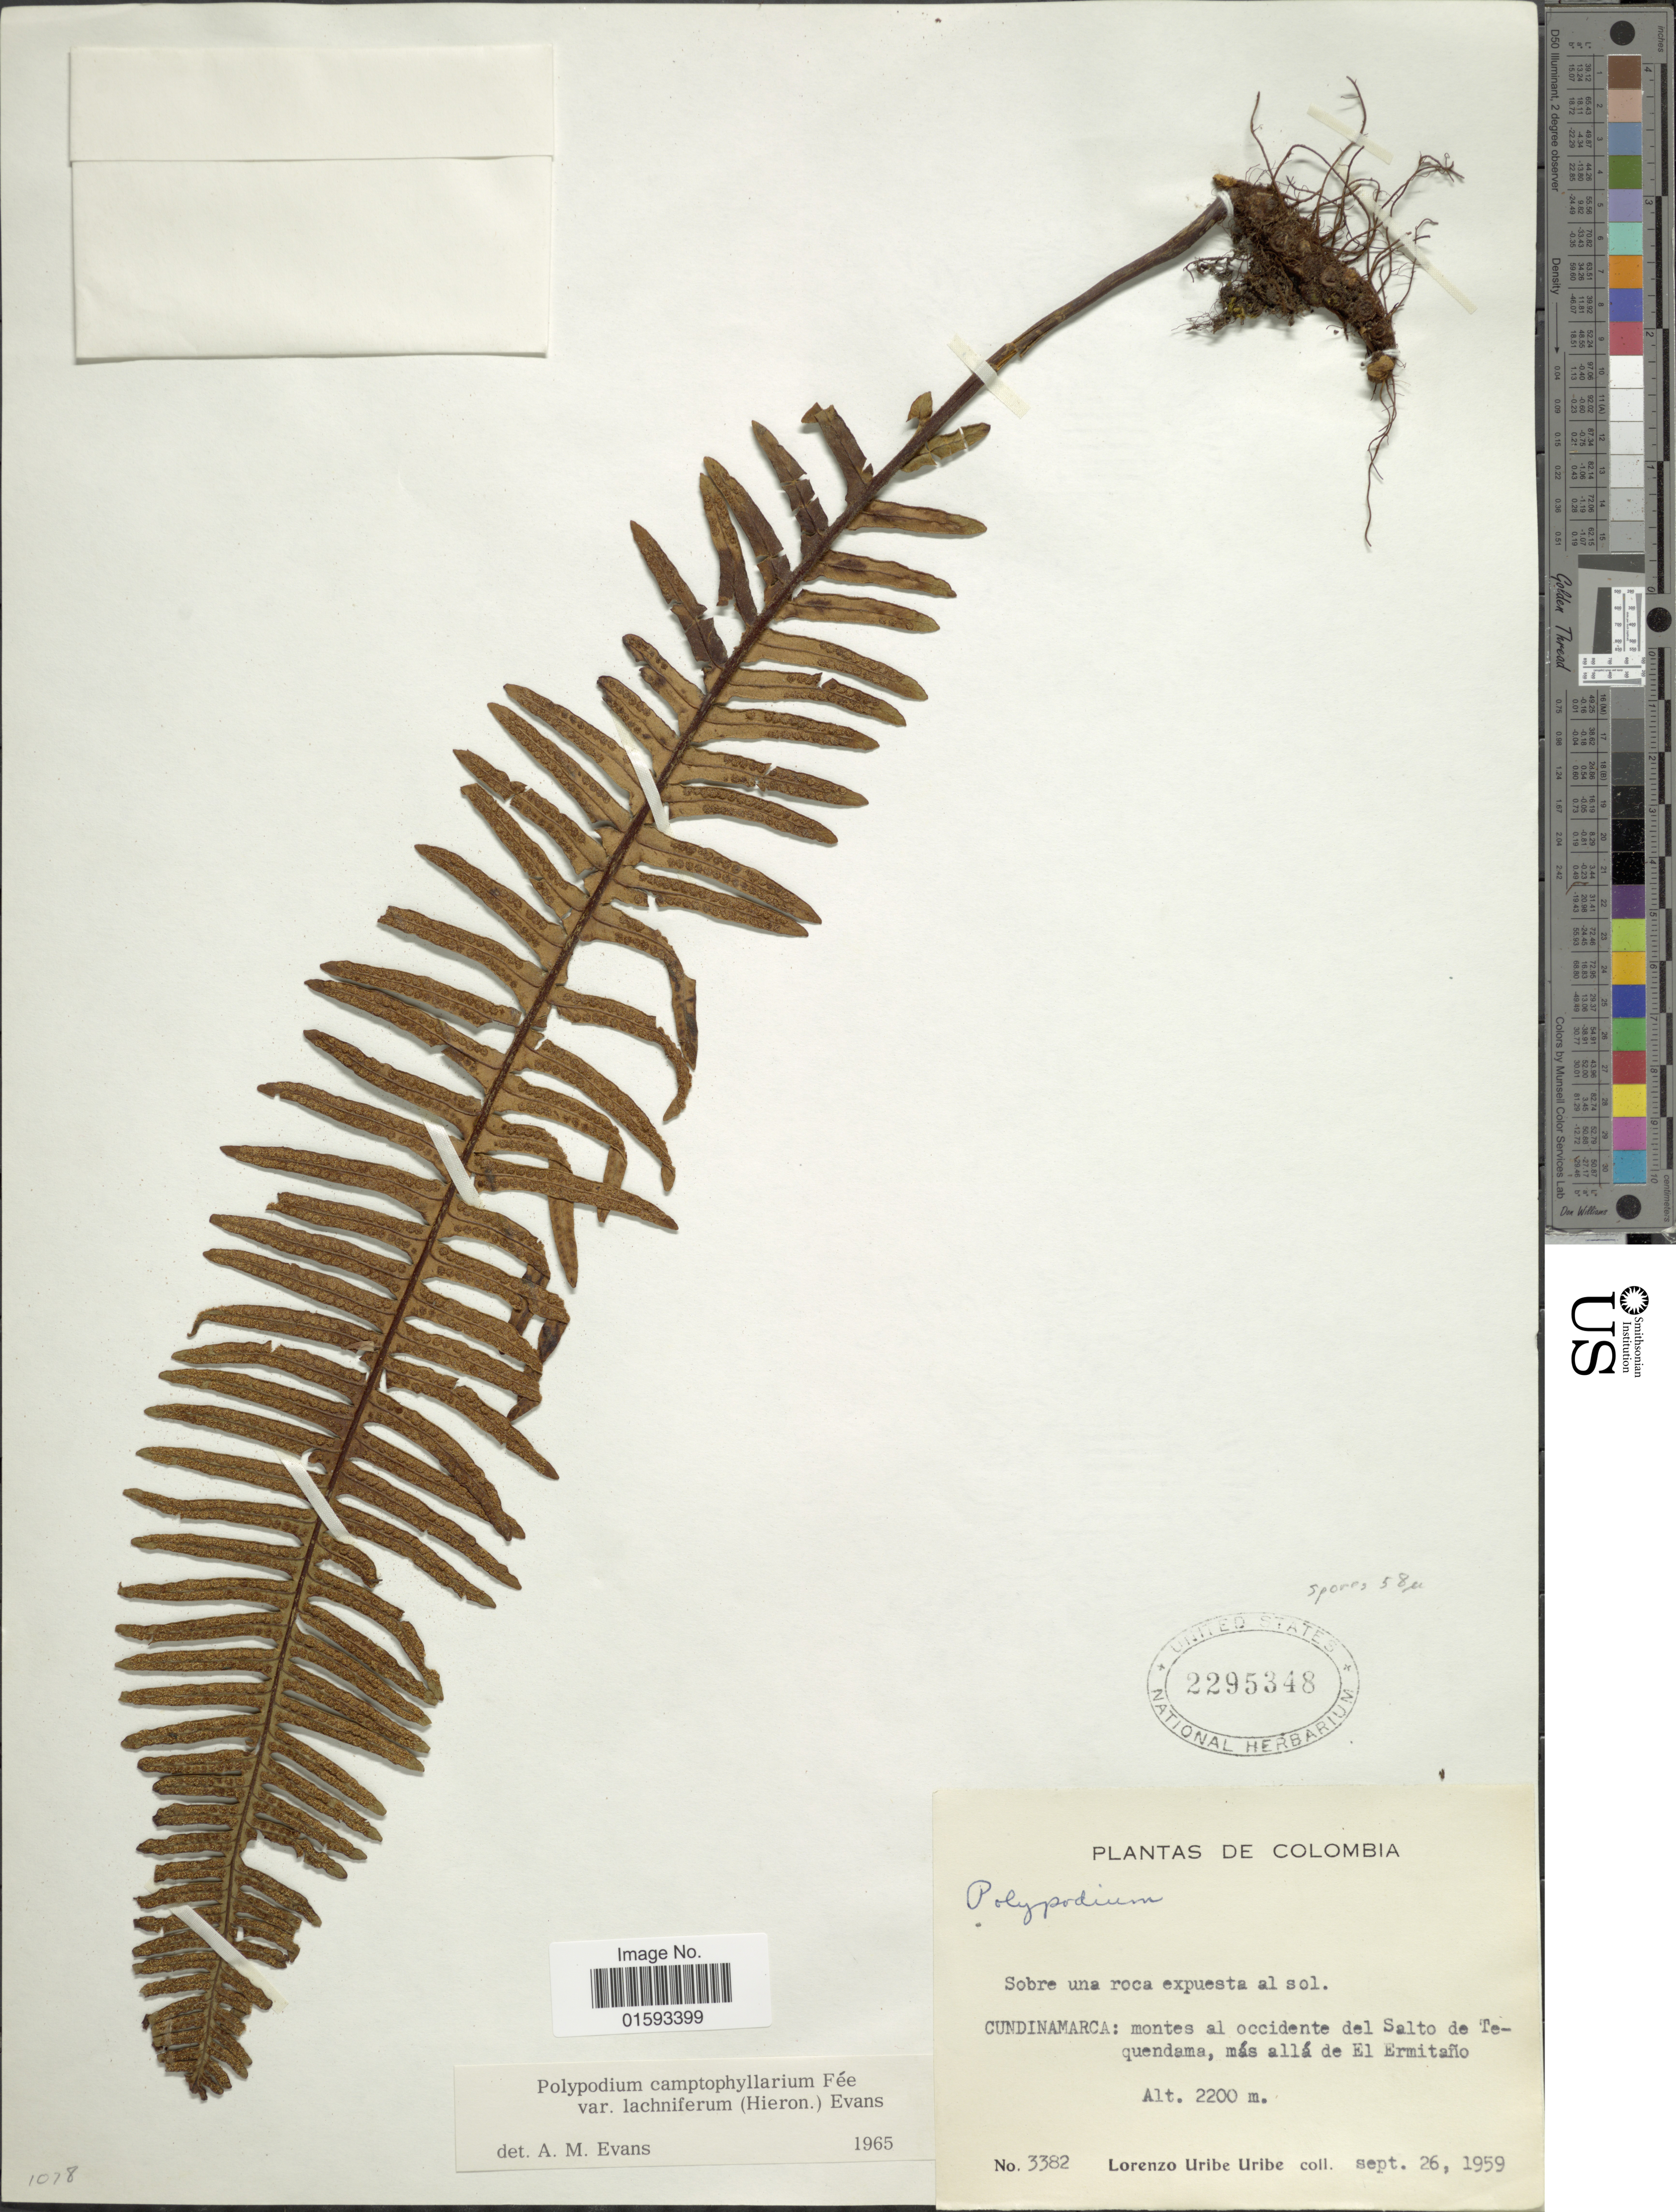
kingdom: Plantae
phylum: Tracheophyta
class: Polypodiopsida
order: Polypodiales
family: Polypodiaceae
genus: Pecluma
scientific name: Pecluma camptophyllaria var. lachnifera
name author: (Hieron.) Lellinger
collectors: L. Uribe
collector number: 3382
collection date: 1959-09-26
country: Colombia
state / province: Cundinamarca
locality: Montes el occidente del Saltode Tequendama, mas alla de El Ermitano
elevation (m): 2200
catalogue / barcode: US 2295348